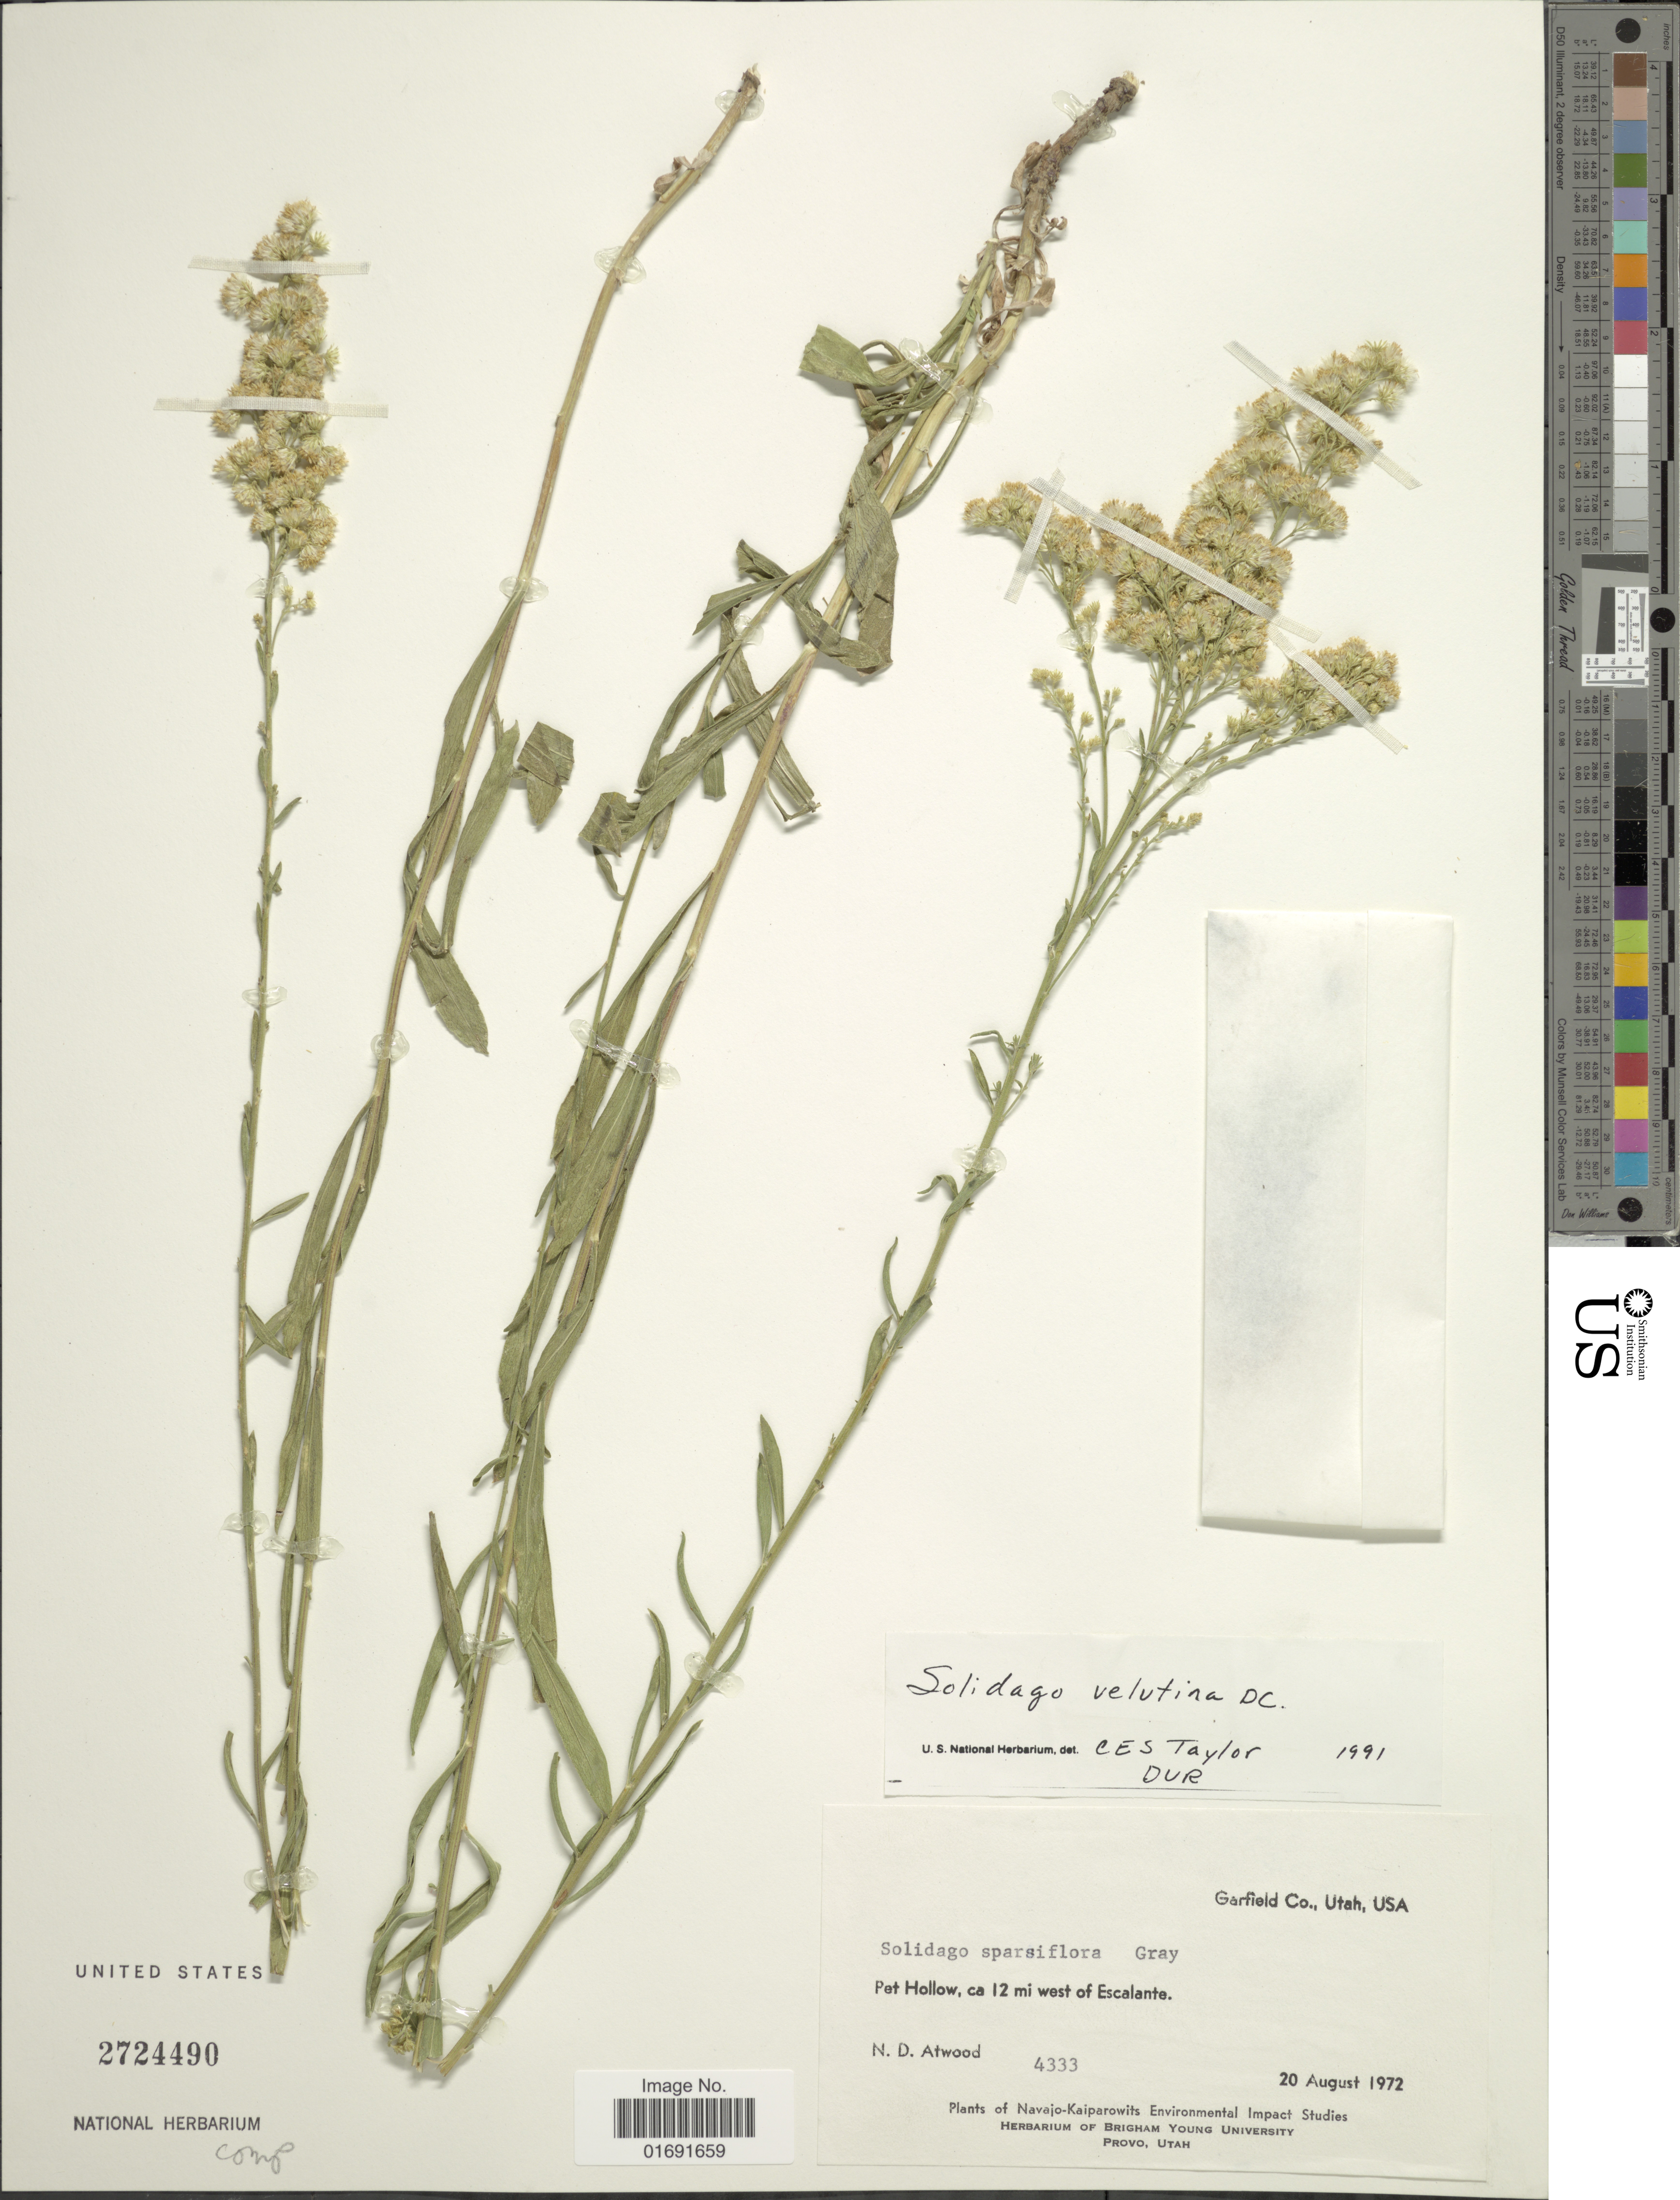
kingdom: Plantae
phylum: Tracheophyta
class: Magnoliopsida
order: Asterales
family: Asteraceae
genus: Solidago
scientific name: Solidago velutina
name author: DC.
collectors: N. Atwood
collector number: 4333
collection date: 1972-08-20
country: United States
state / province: Utah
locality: Garfield Co., U. S. A., Pet Hollow, ca 12 mi west of Escalante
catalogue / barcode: US 2724490